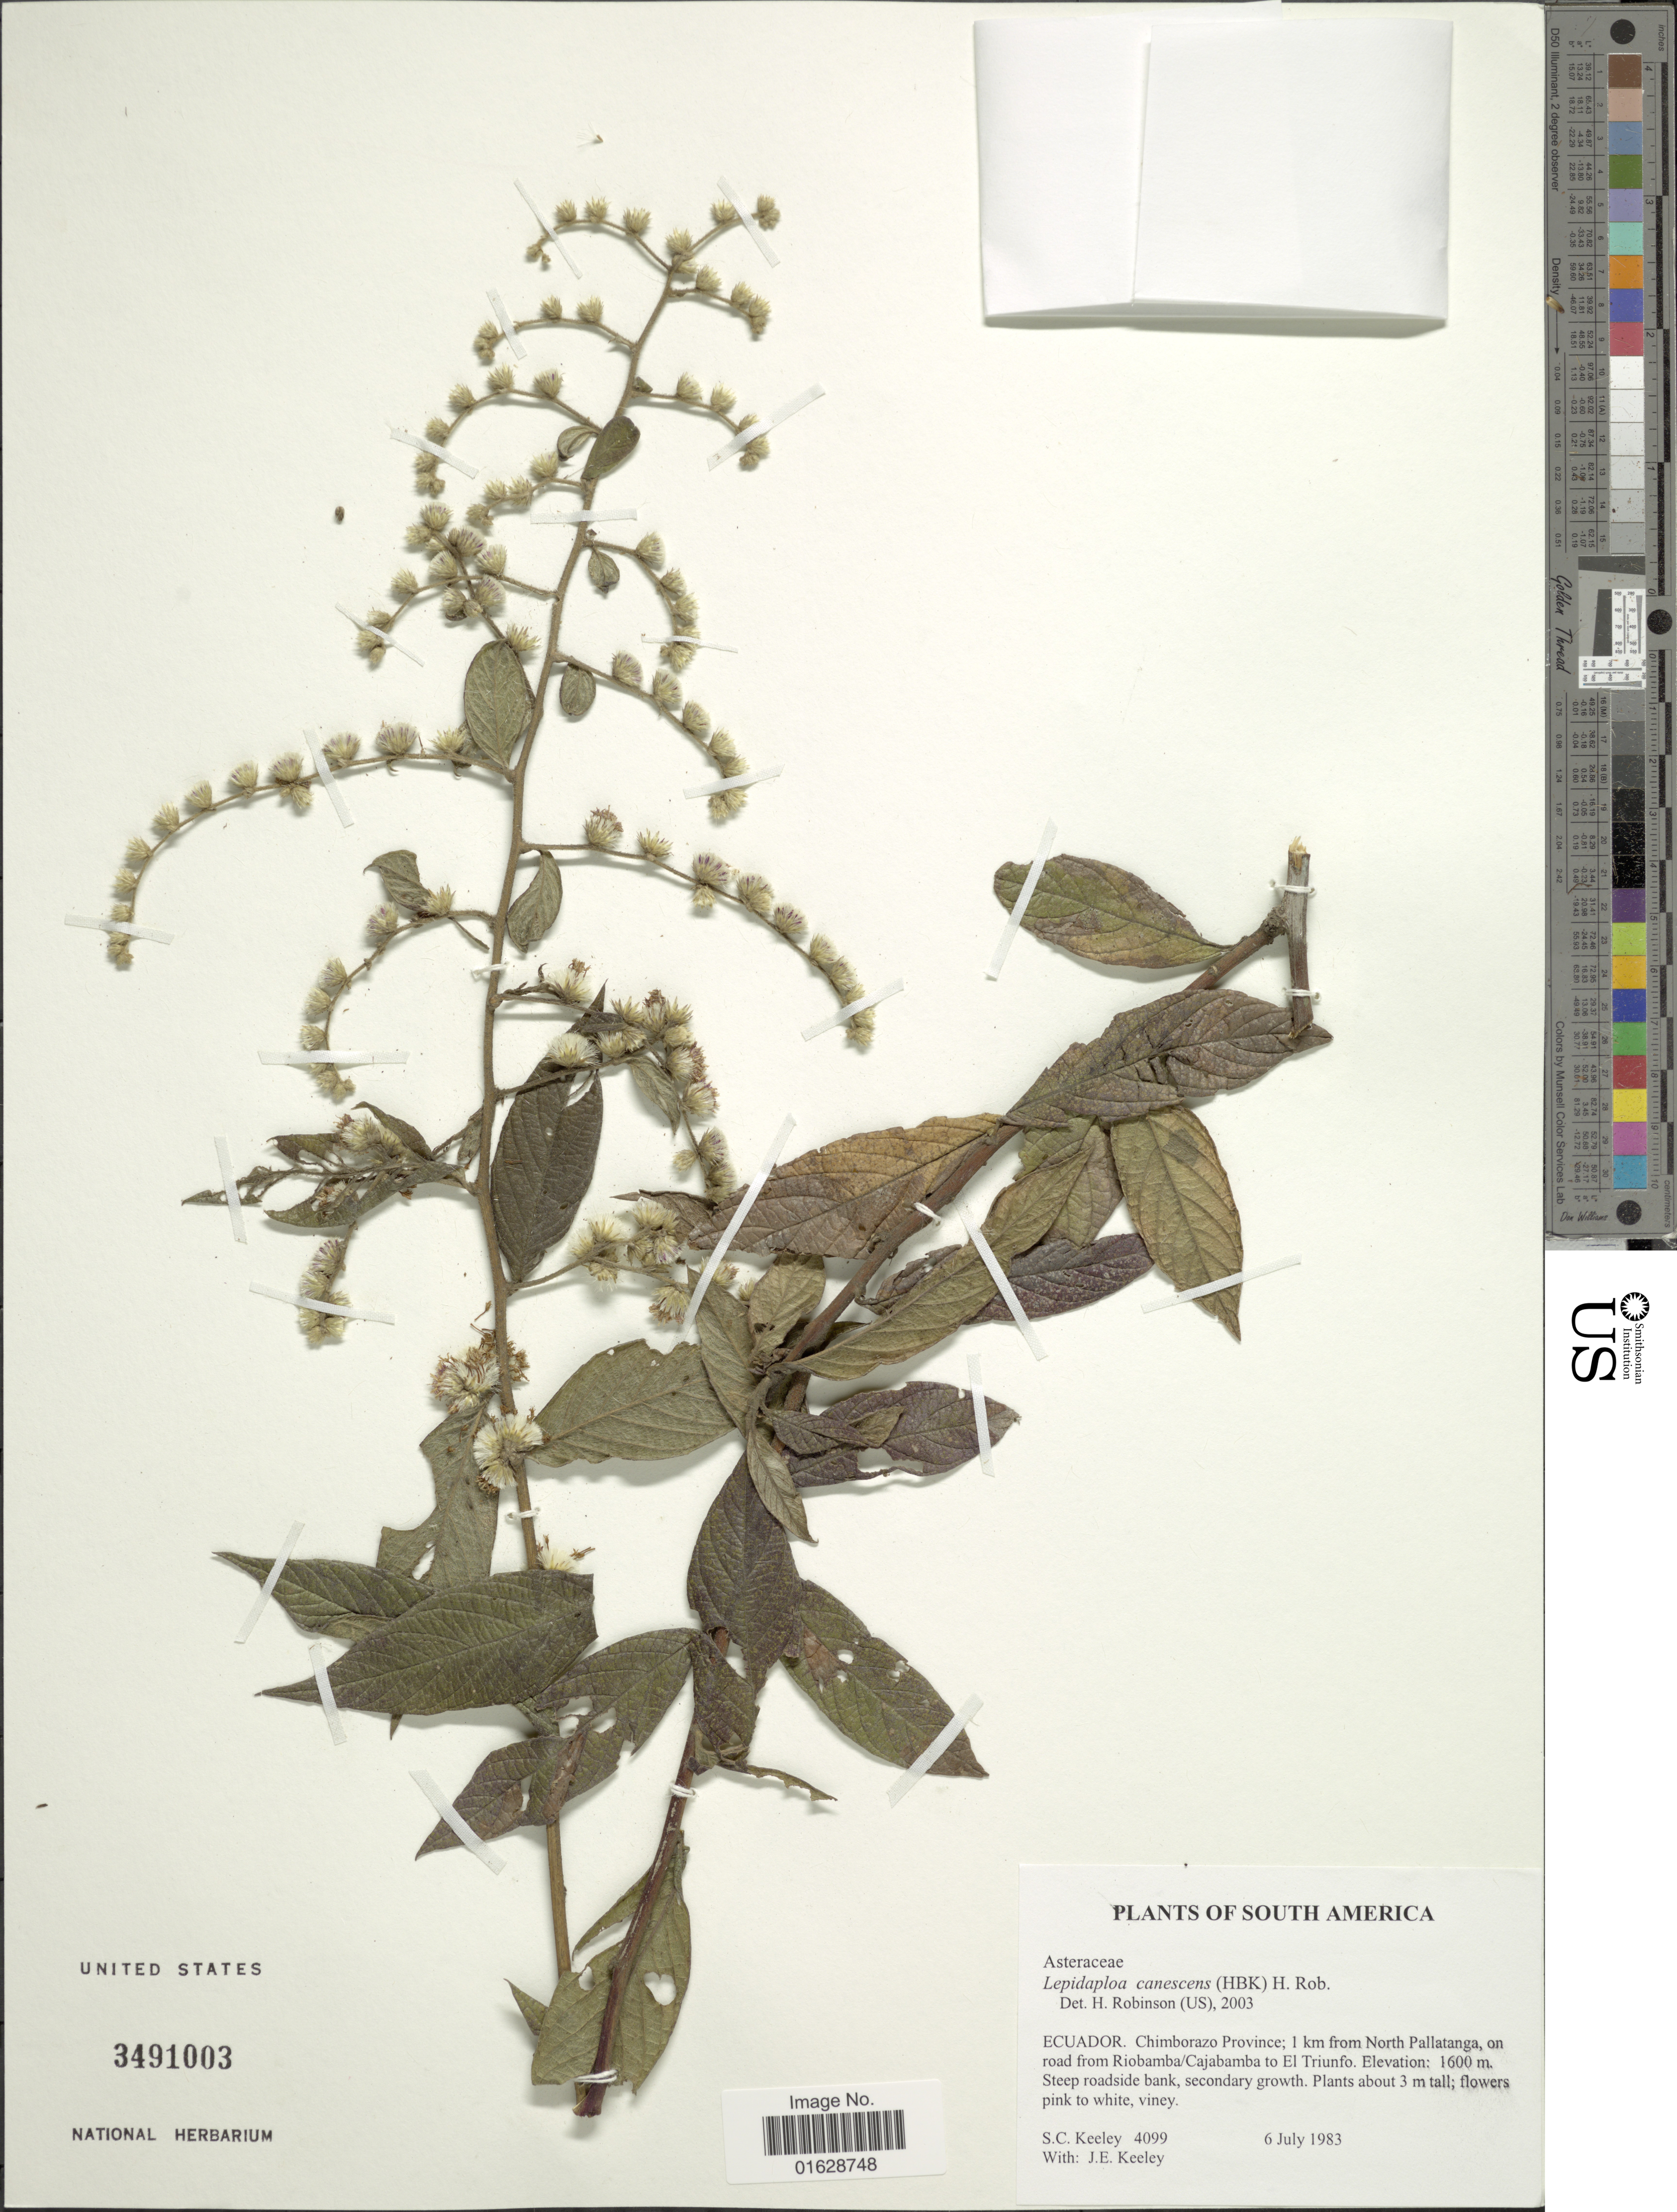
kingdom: Plantae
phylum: Tracheophyta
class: Magnoliopsida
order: Asterales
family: Asteraceae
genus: Lepidaploa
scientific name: Lepidaploa canescens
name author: (Kunth) H. Rob.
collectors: S. C. Keeley & J. E. Keeley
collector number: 4099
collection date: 1983-07-06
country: Ecuador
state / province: Chimborazo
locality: Chimborazo Province; 1 km from North Pallatanga, on road from Riobamba/Cajabamba to El Triunfo.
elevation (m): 1600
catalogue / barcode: US 3491003